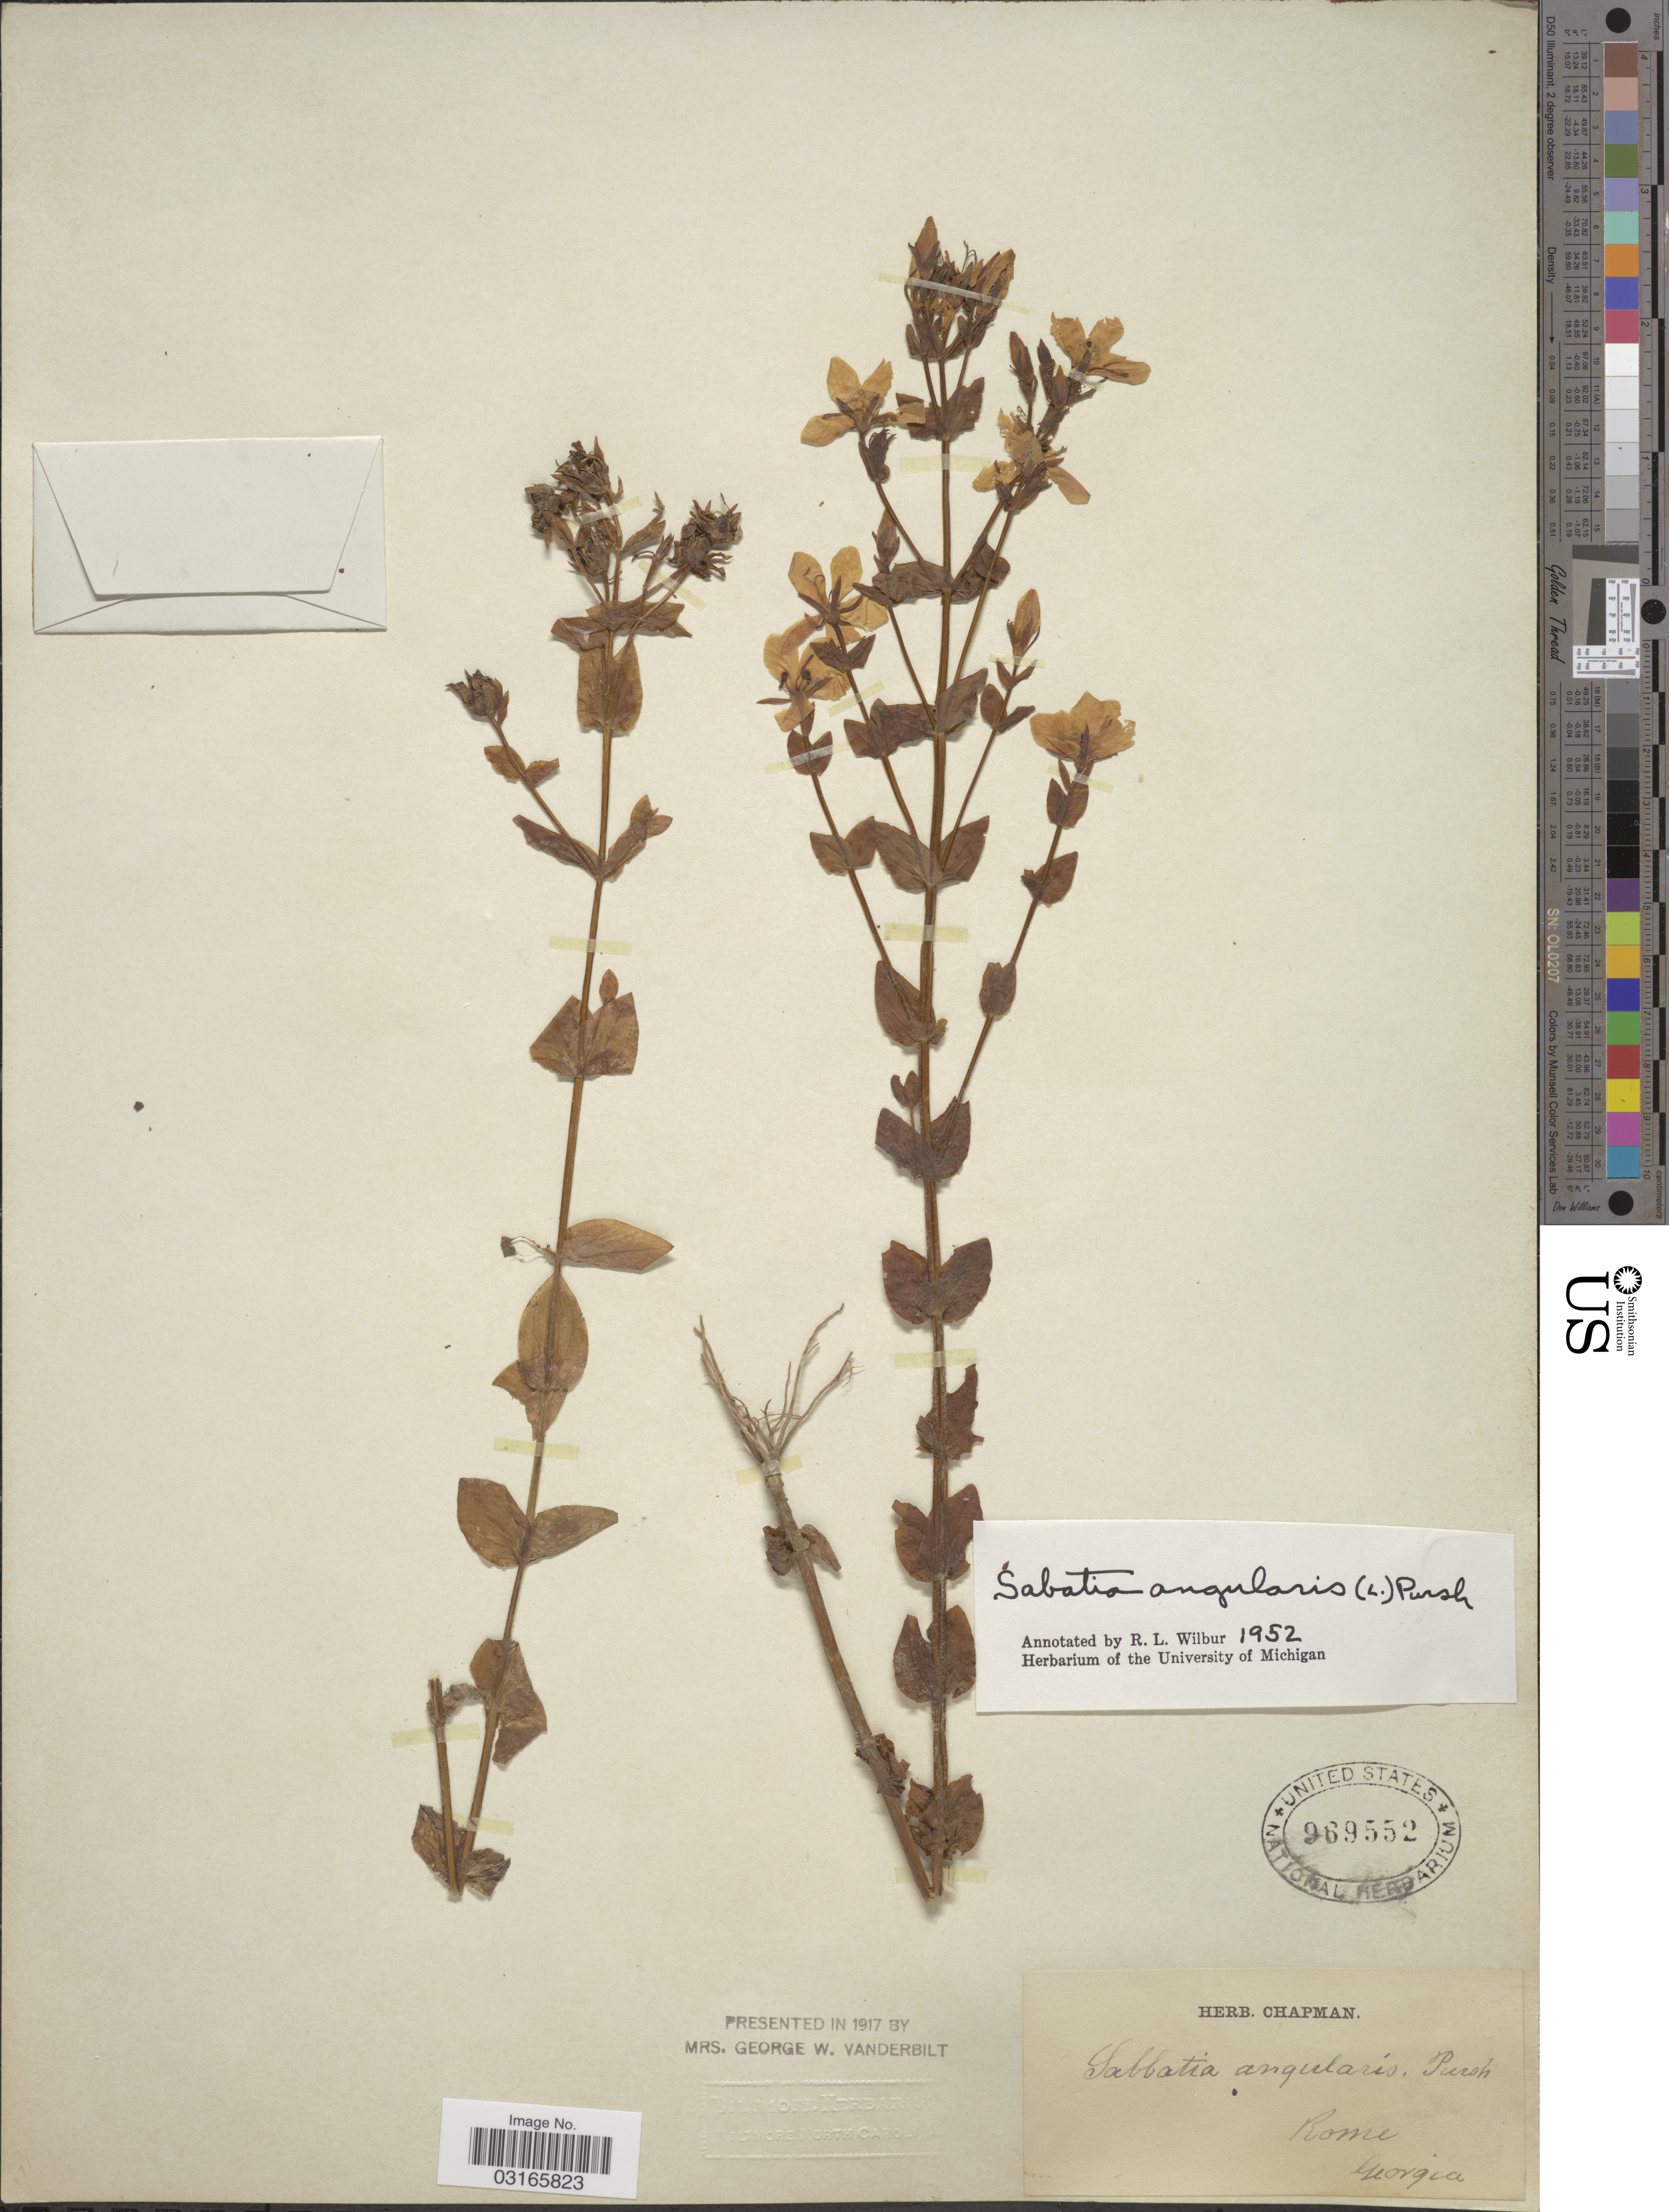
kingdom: Plantae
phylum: Tracheophyta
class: Magnoliopsida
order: Gentianales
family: Gentianaceae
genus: Sabatia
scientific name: Sabatia angularis (L.) Pursh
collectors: ex herb. Chapman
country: United States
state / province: Georgia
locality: Rome.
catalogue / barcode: US 969552